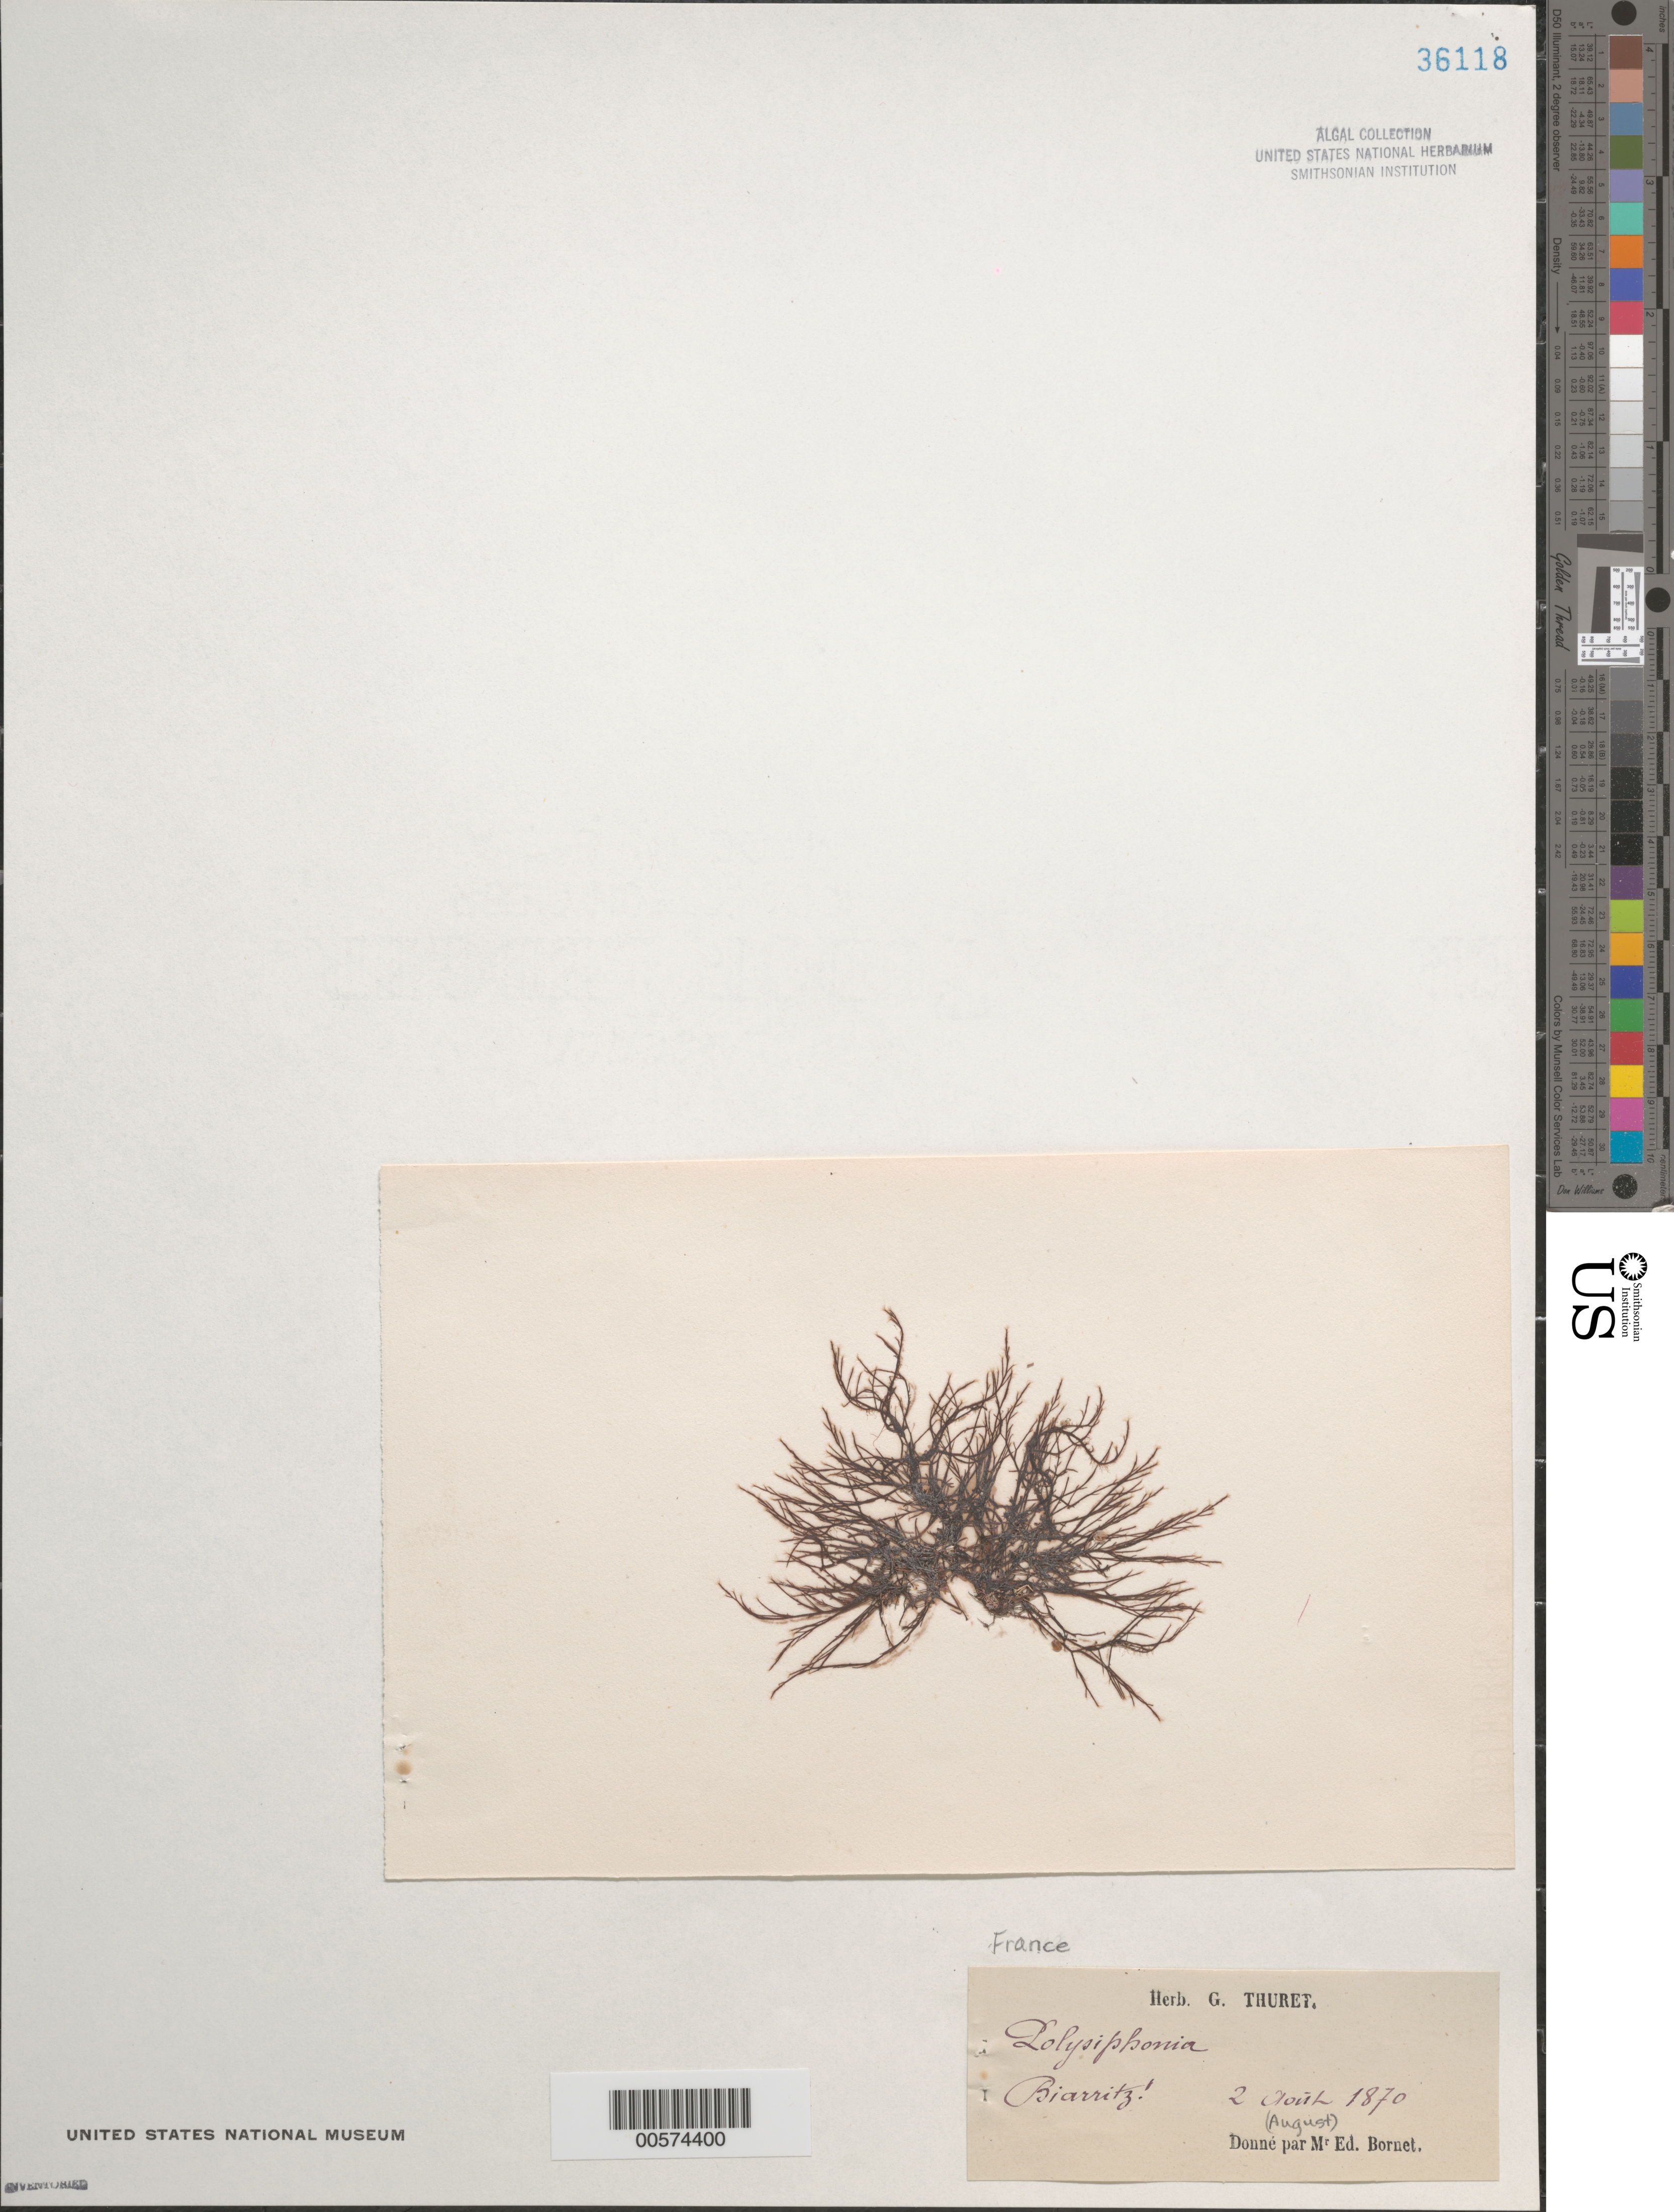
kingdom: Plantae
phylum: Rhodophyta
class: Florideophyceae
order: Ceramiales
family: Rhodomelaceae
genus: Polysiphonia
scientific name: Polysiphonia sp.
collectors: Thuret, G. (herbarium)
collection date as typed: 02 Aug 1870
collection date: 1870-08-02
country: France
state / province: Nouvelle-Aquitaine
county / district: Pyrénées-Atlantiques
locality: Biarritz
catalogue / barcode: US 36118